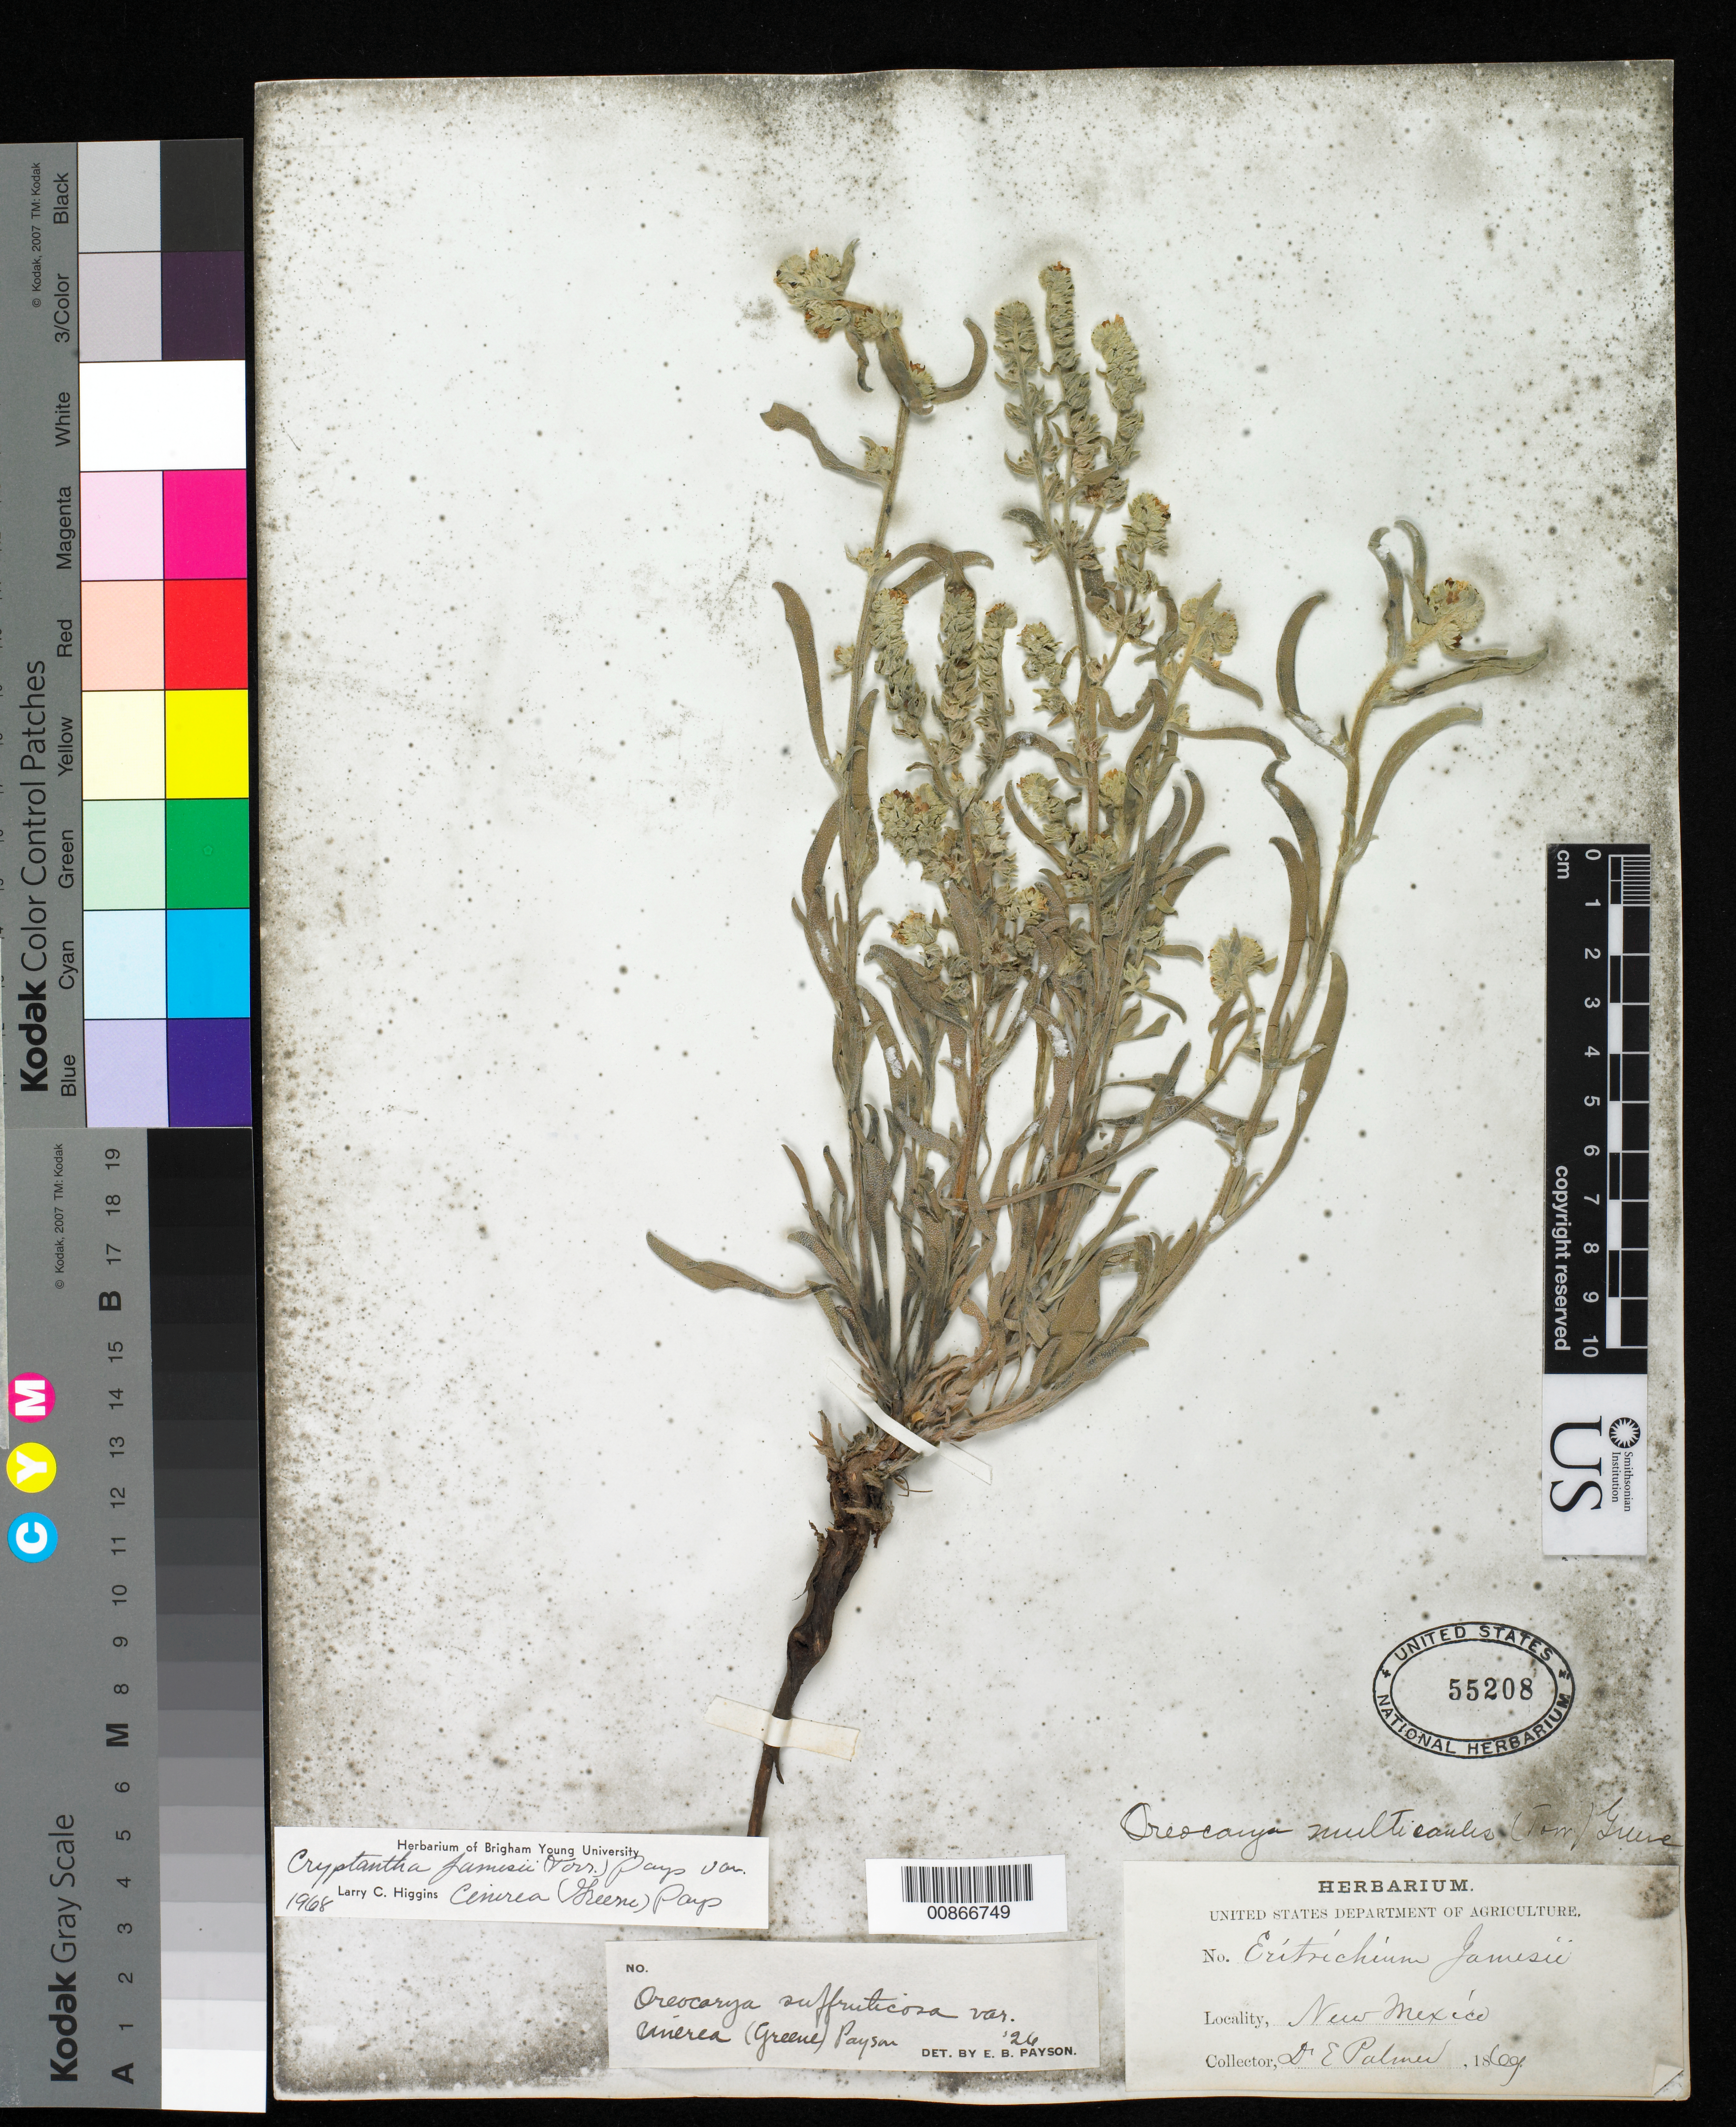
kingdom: Plantae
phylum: Tracheophyta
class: Magnoliopsida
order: Boraginales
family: Boraginaceae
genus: Cryptantha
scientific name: Cryptantha jamesii var. cinerea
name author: (Greene) Payson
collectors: E. Palmer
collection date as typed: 1869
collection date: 1869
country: United States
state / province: New Mexico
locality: New Mexico.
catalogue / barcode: US 55208